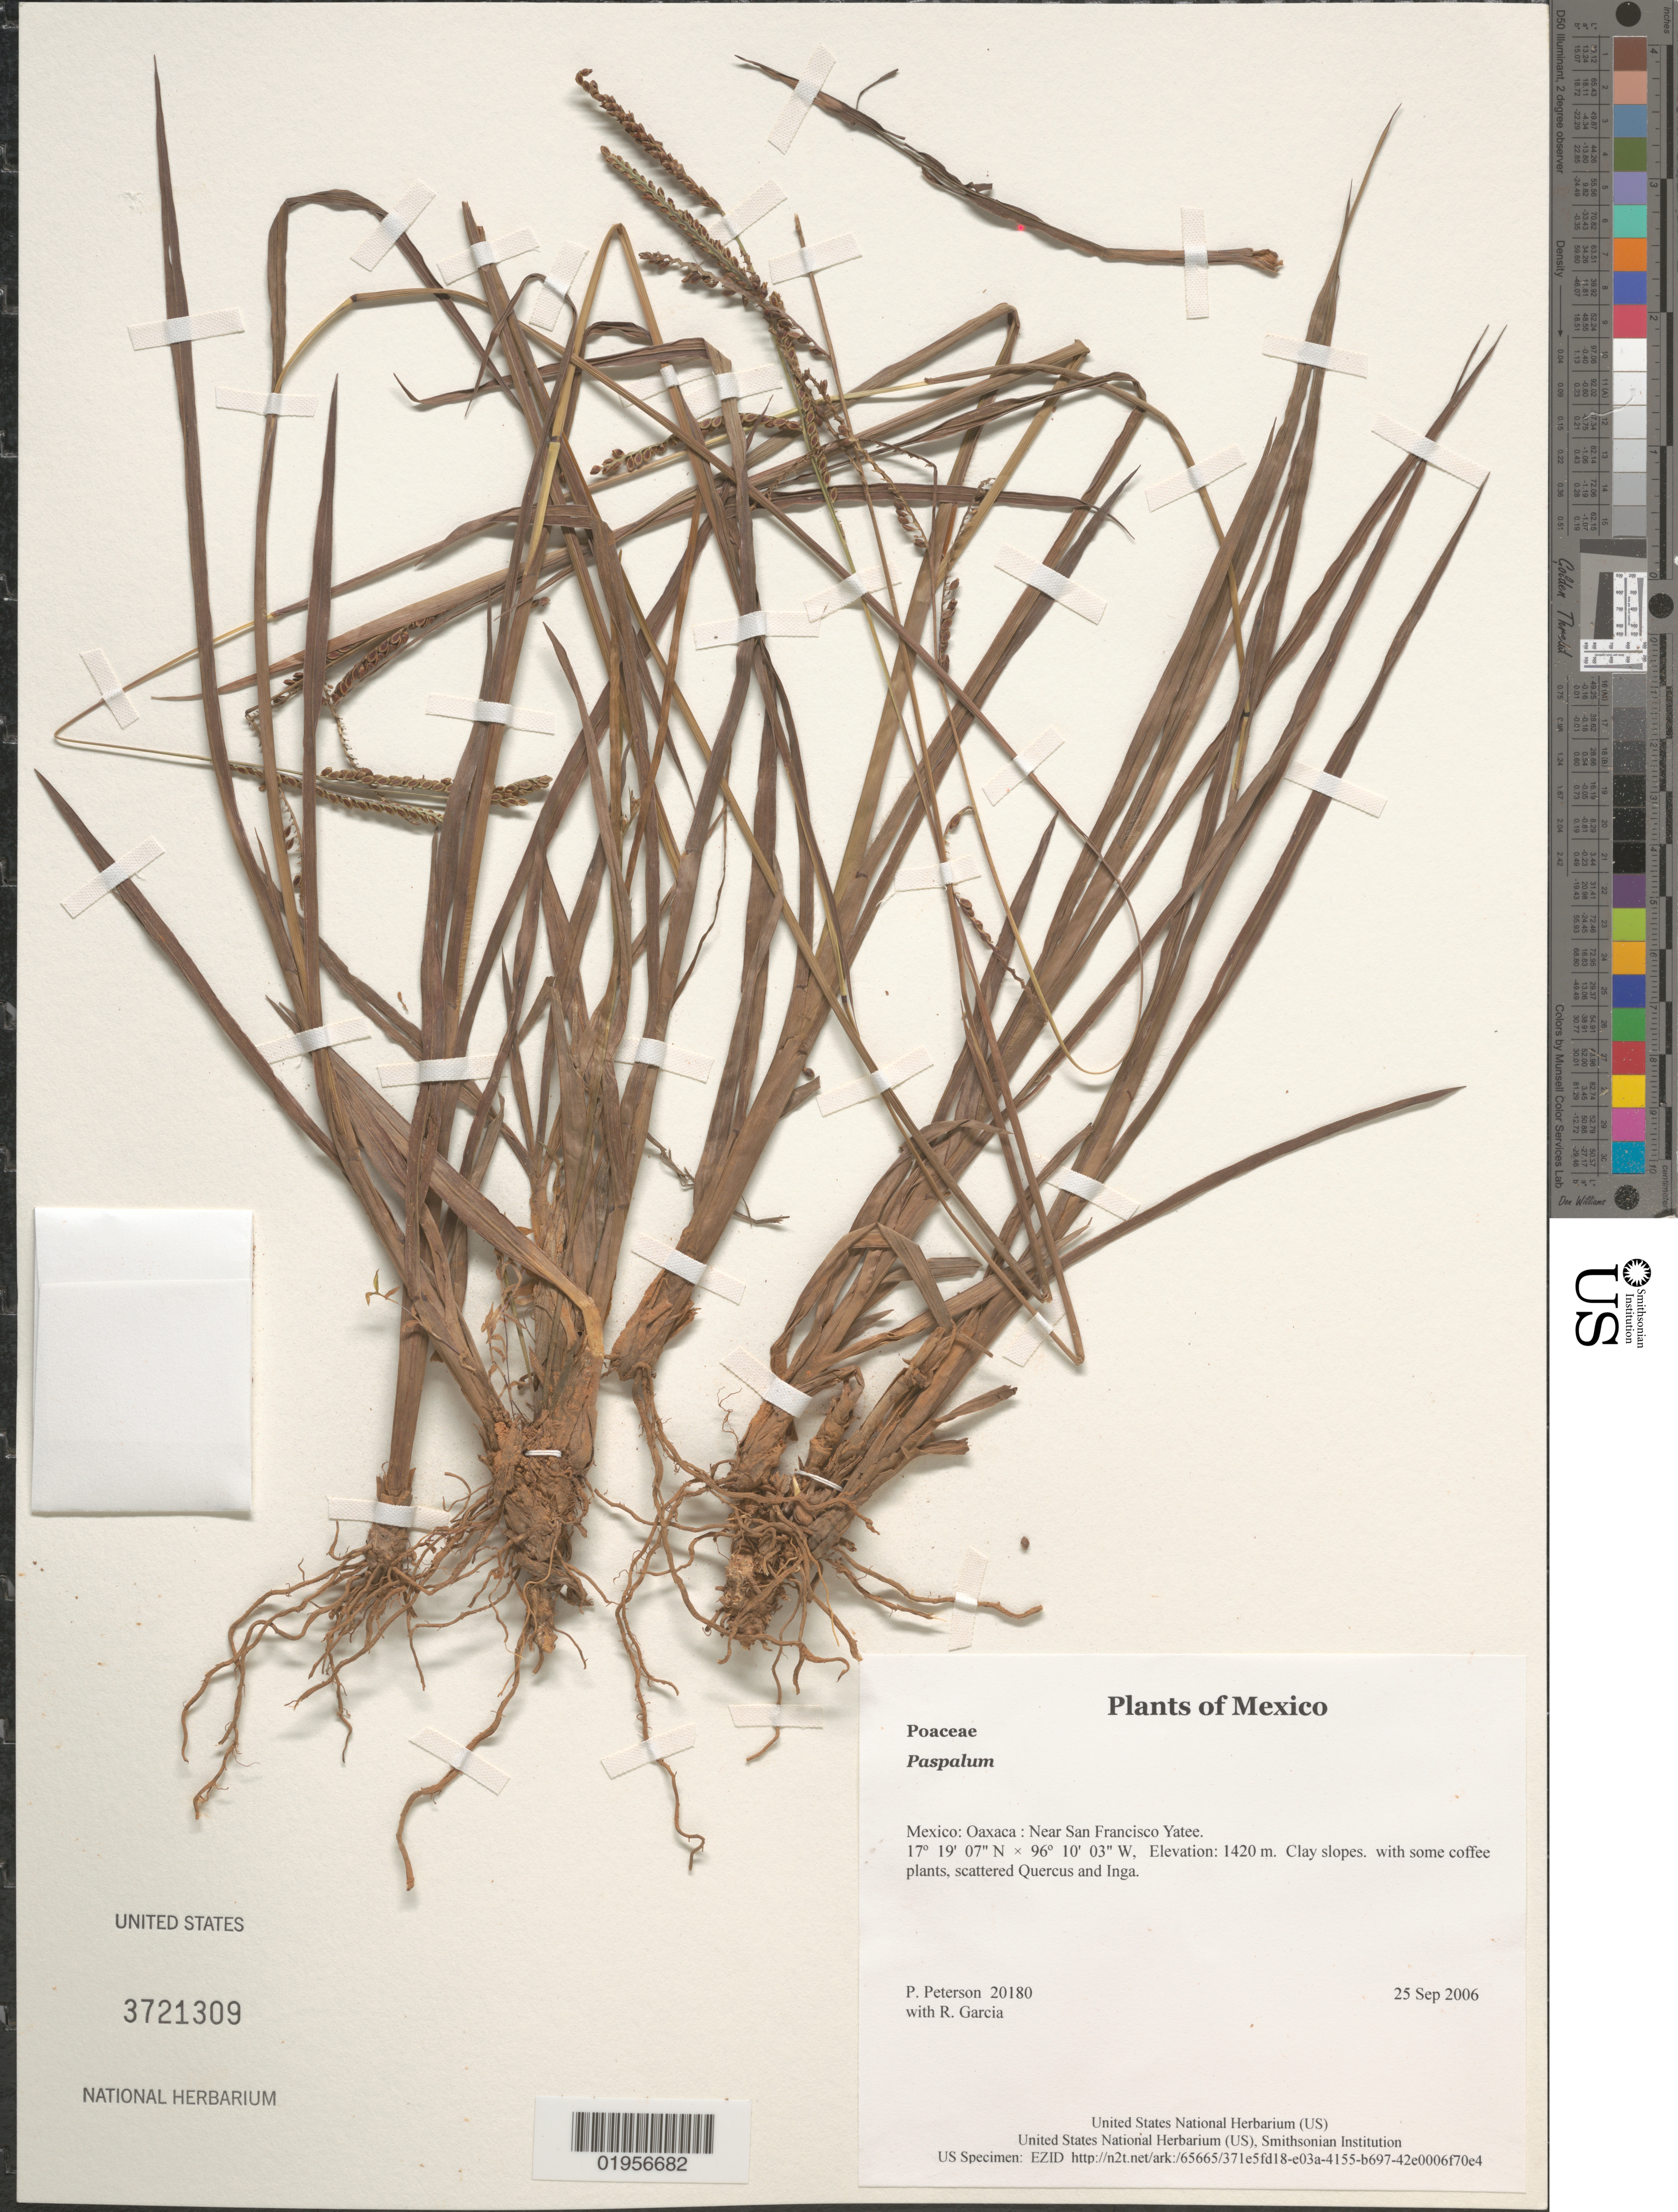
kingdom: Plantae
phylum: Tracheophyta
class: Liliopsida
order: Poales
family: Poaceae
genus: Paspalum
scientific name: Paspalum sp.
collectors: P. M. Peterson & R. Garcia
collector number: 20180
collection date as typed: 25 Sep 2006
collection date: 2006-09-25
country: Mexico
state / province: Oaxaca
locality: Near San Francisco Yatee.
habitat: Clay slopes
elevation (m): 1420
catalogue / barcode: US 3721309